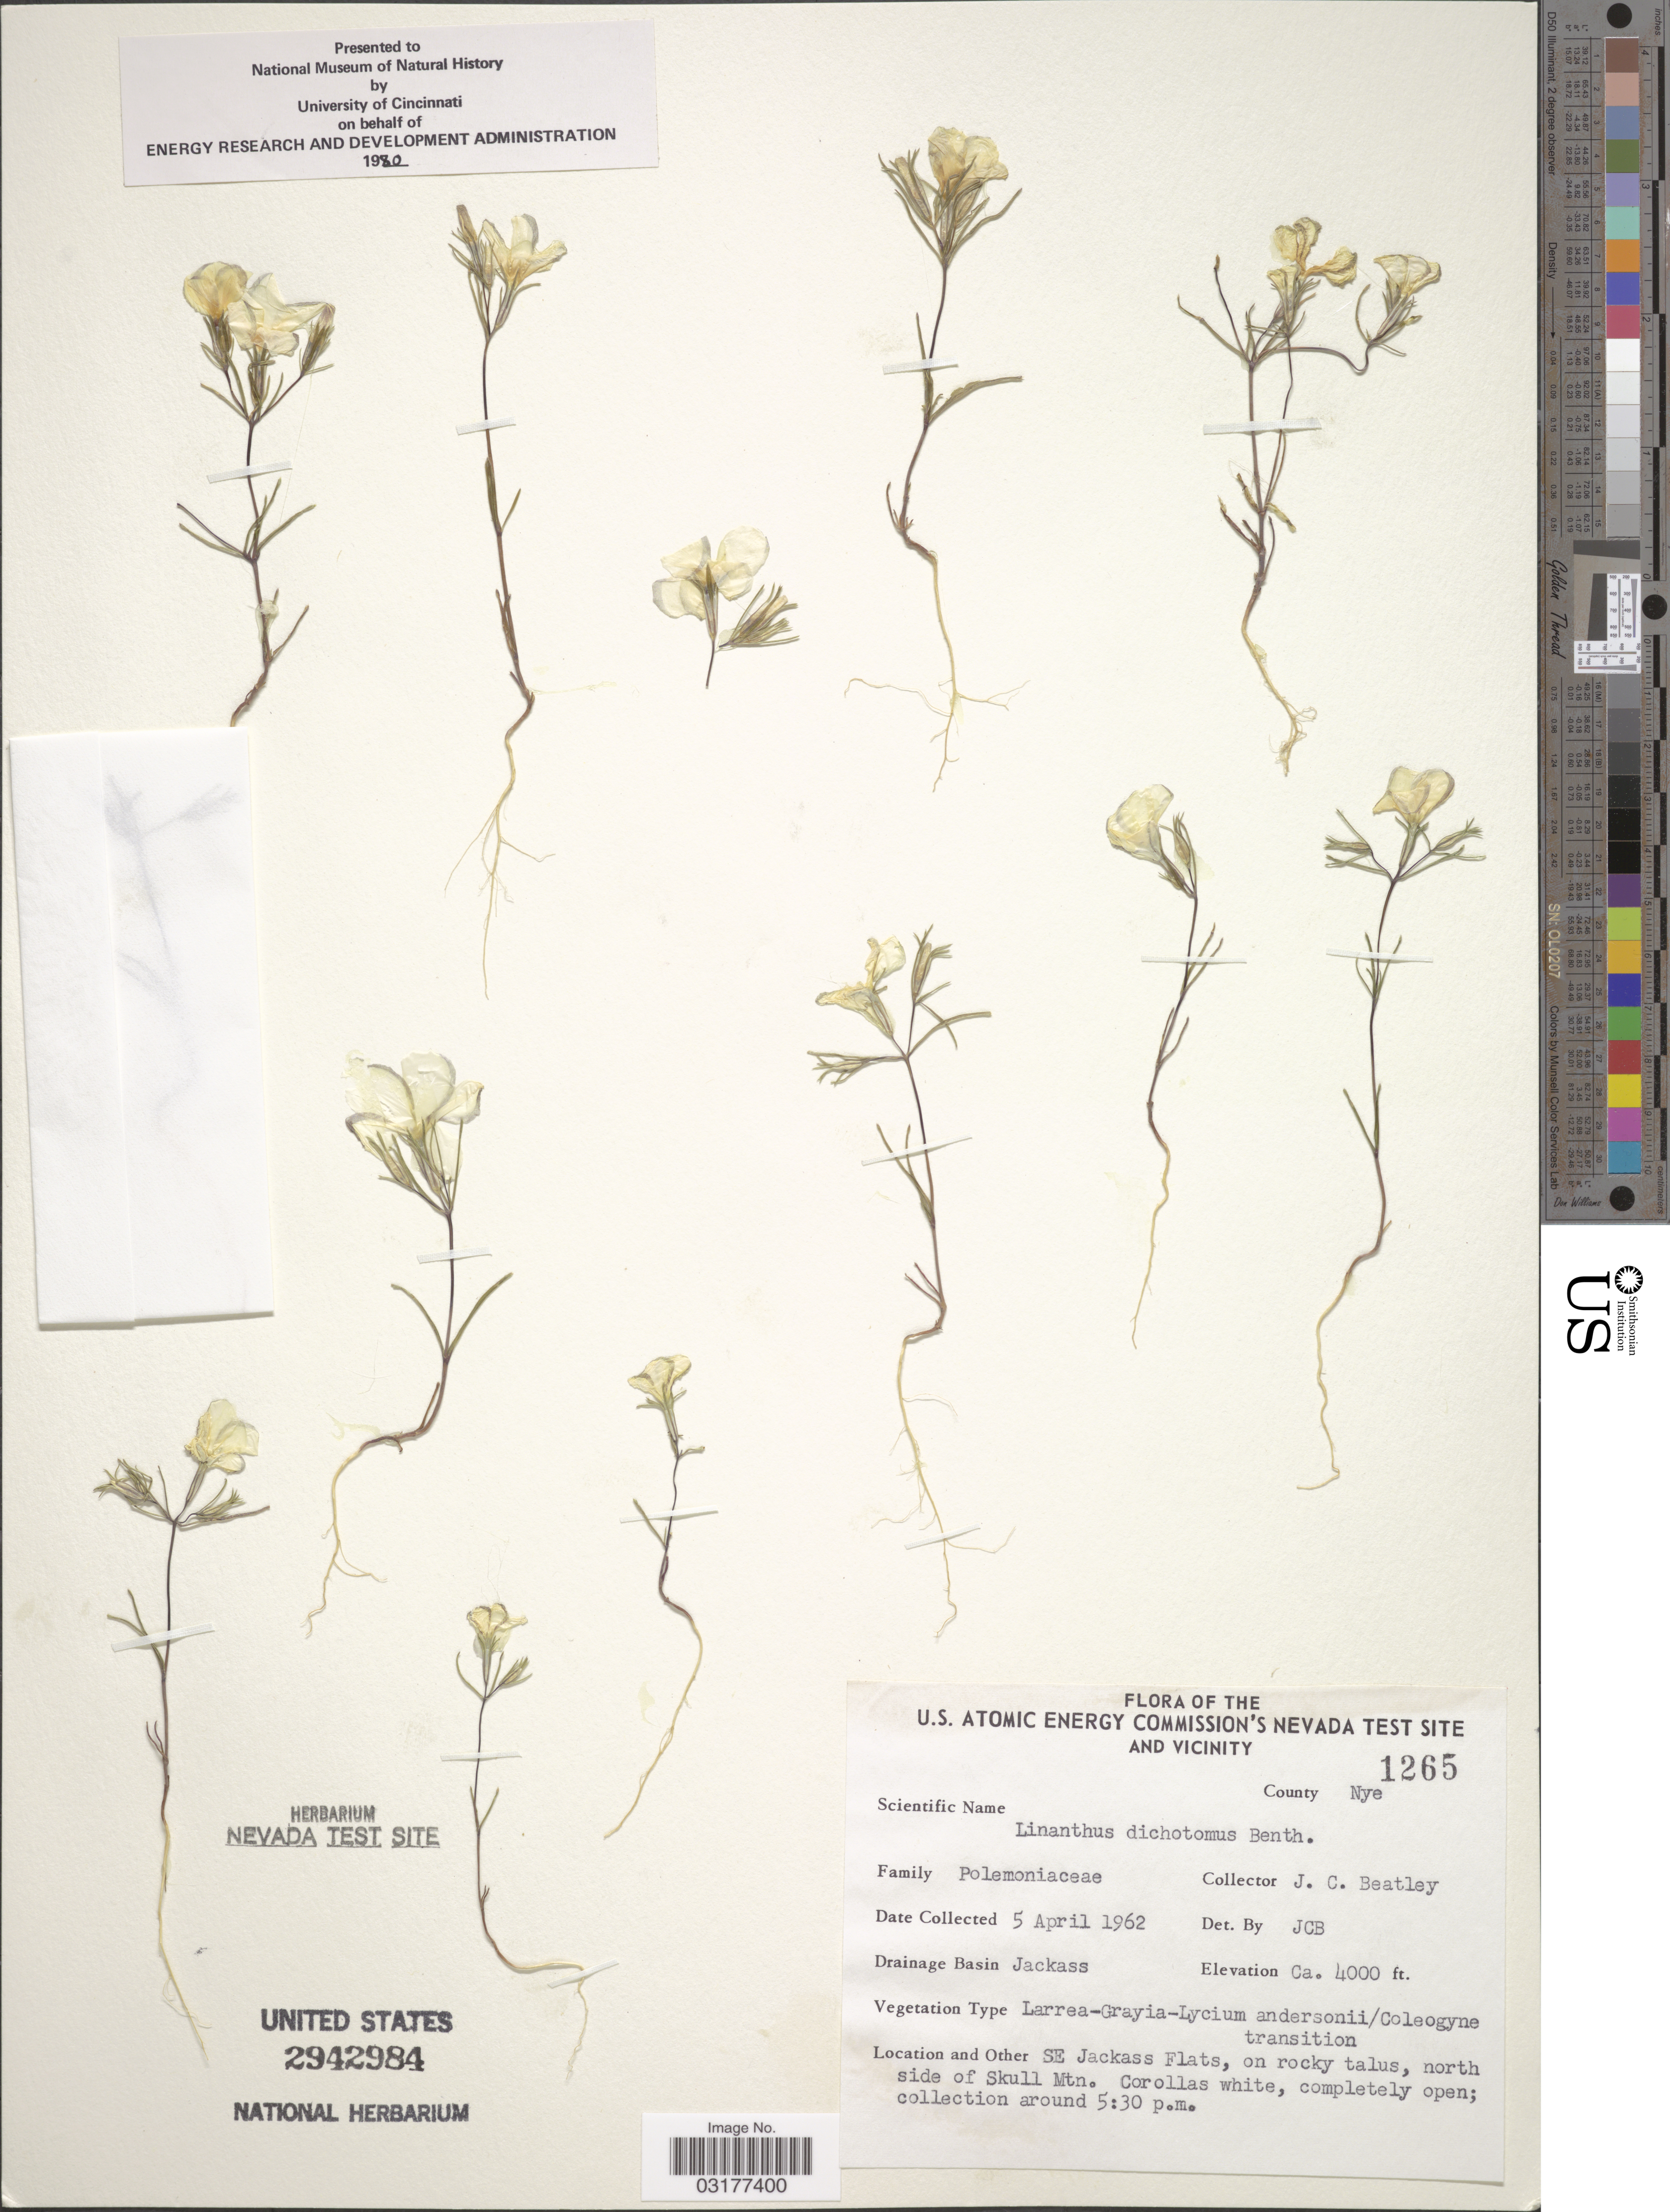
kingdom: Plantae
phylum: Tracheophyta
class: Magnoliopsida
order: Ericales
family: Polemoniaceae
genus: Linanthus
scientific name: Linanthus dichotomus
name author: Benth.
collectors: J. C. Beatley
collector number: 1265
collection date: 1962-04-05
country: United States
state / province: Nevada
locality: The U.S. Atomic Energy Commission's Nevada Test Site and Vicinity. County Nye. Drainage Basin Jackass. SE Jackass Flats, on rocky talus, north side of Skull Mtn.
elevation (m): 1219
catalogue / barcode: US 2942984